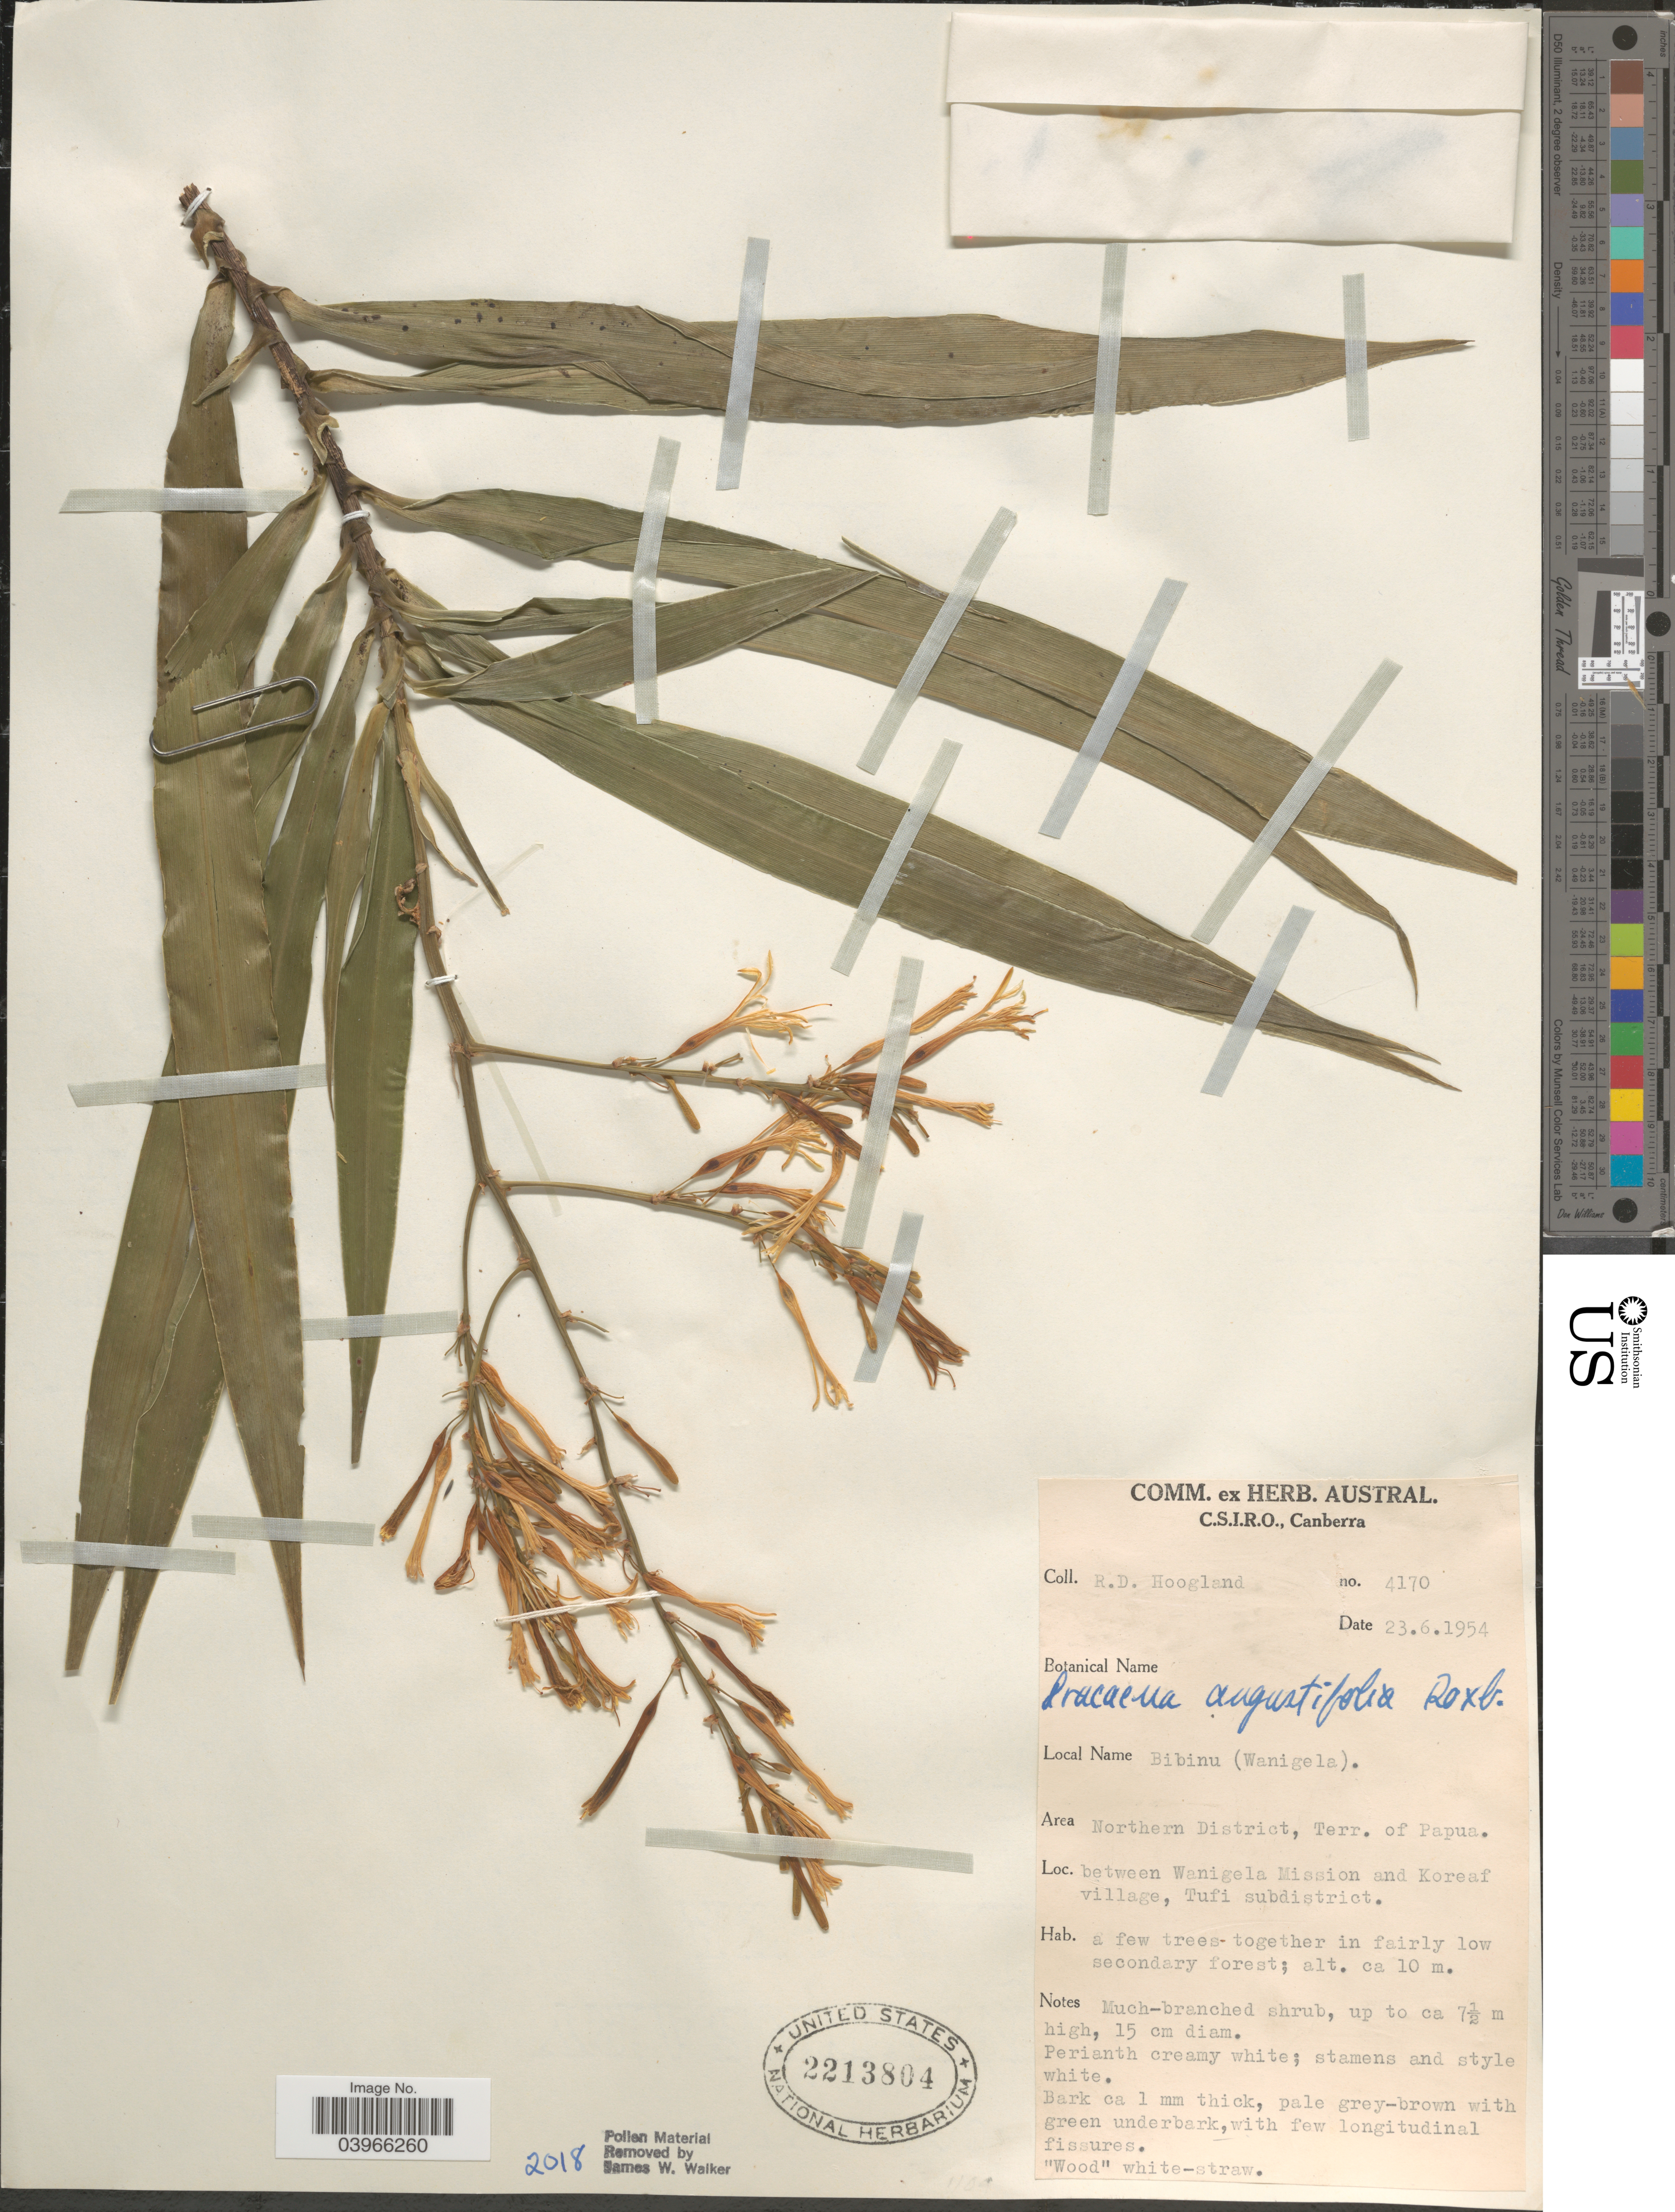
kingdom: Plantae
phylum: Tracheophyta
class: Liliopsida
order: Asparagales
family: Asparagaceae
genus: Dracaena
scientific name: Dracaena angustifolia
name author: (Medik.) Roxb.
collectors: R. D. Hoogland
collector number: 4170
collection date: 1954-06-23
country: Papua New Guinea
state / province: Northern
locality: Bibinu (Wanigela). Northern District, Terr. of Papua. Between Wanigela Mission and Koreaf village, Tufi subdistrict.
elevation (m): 10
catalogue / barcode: US 2213804